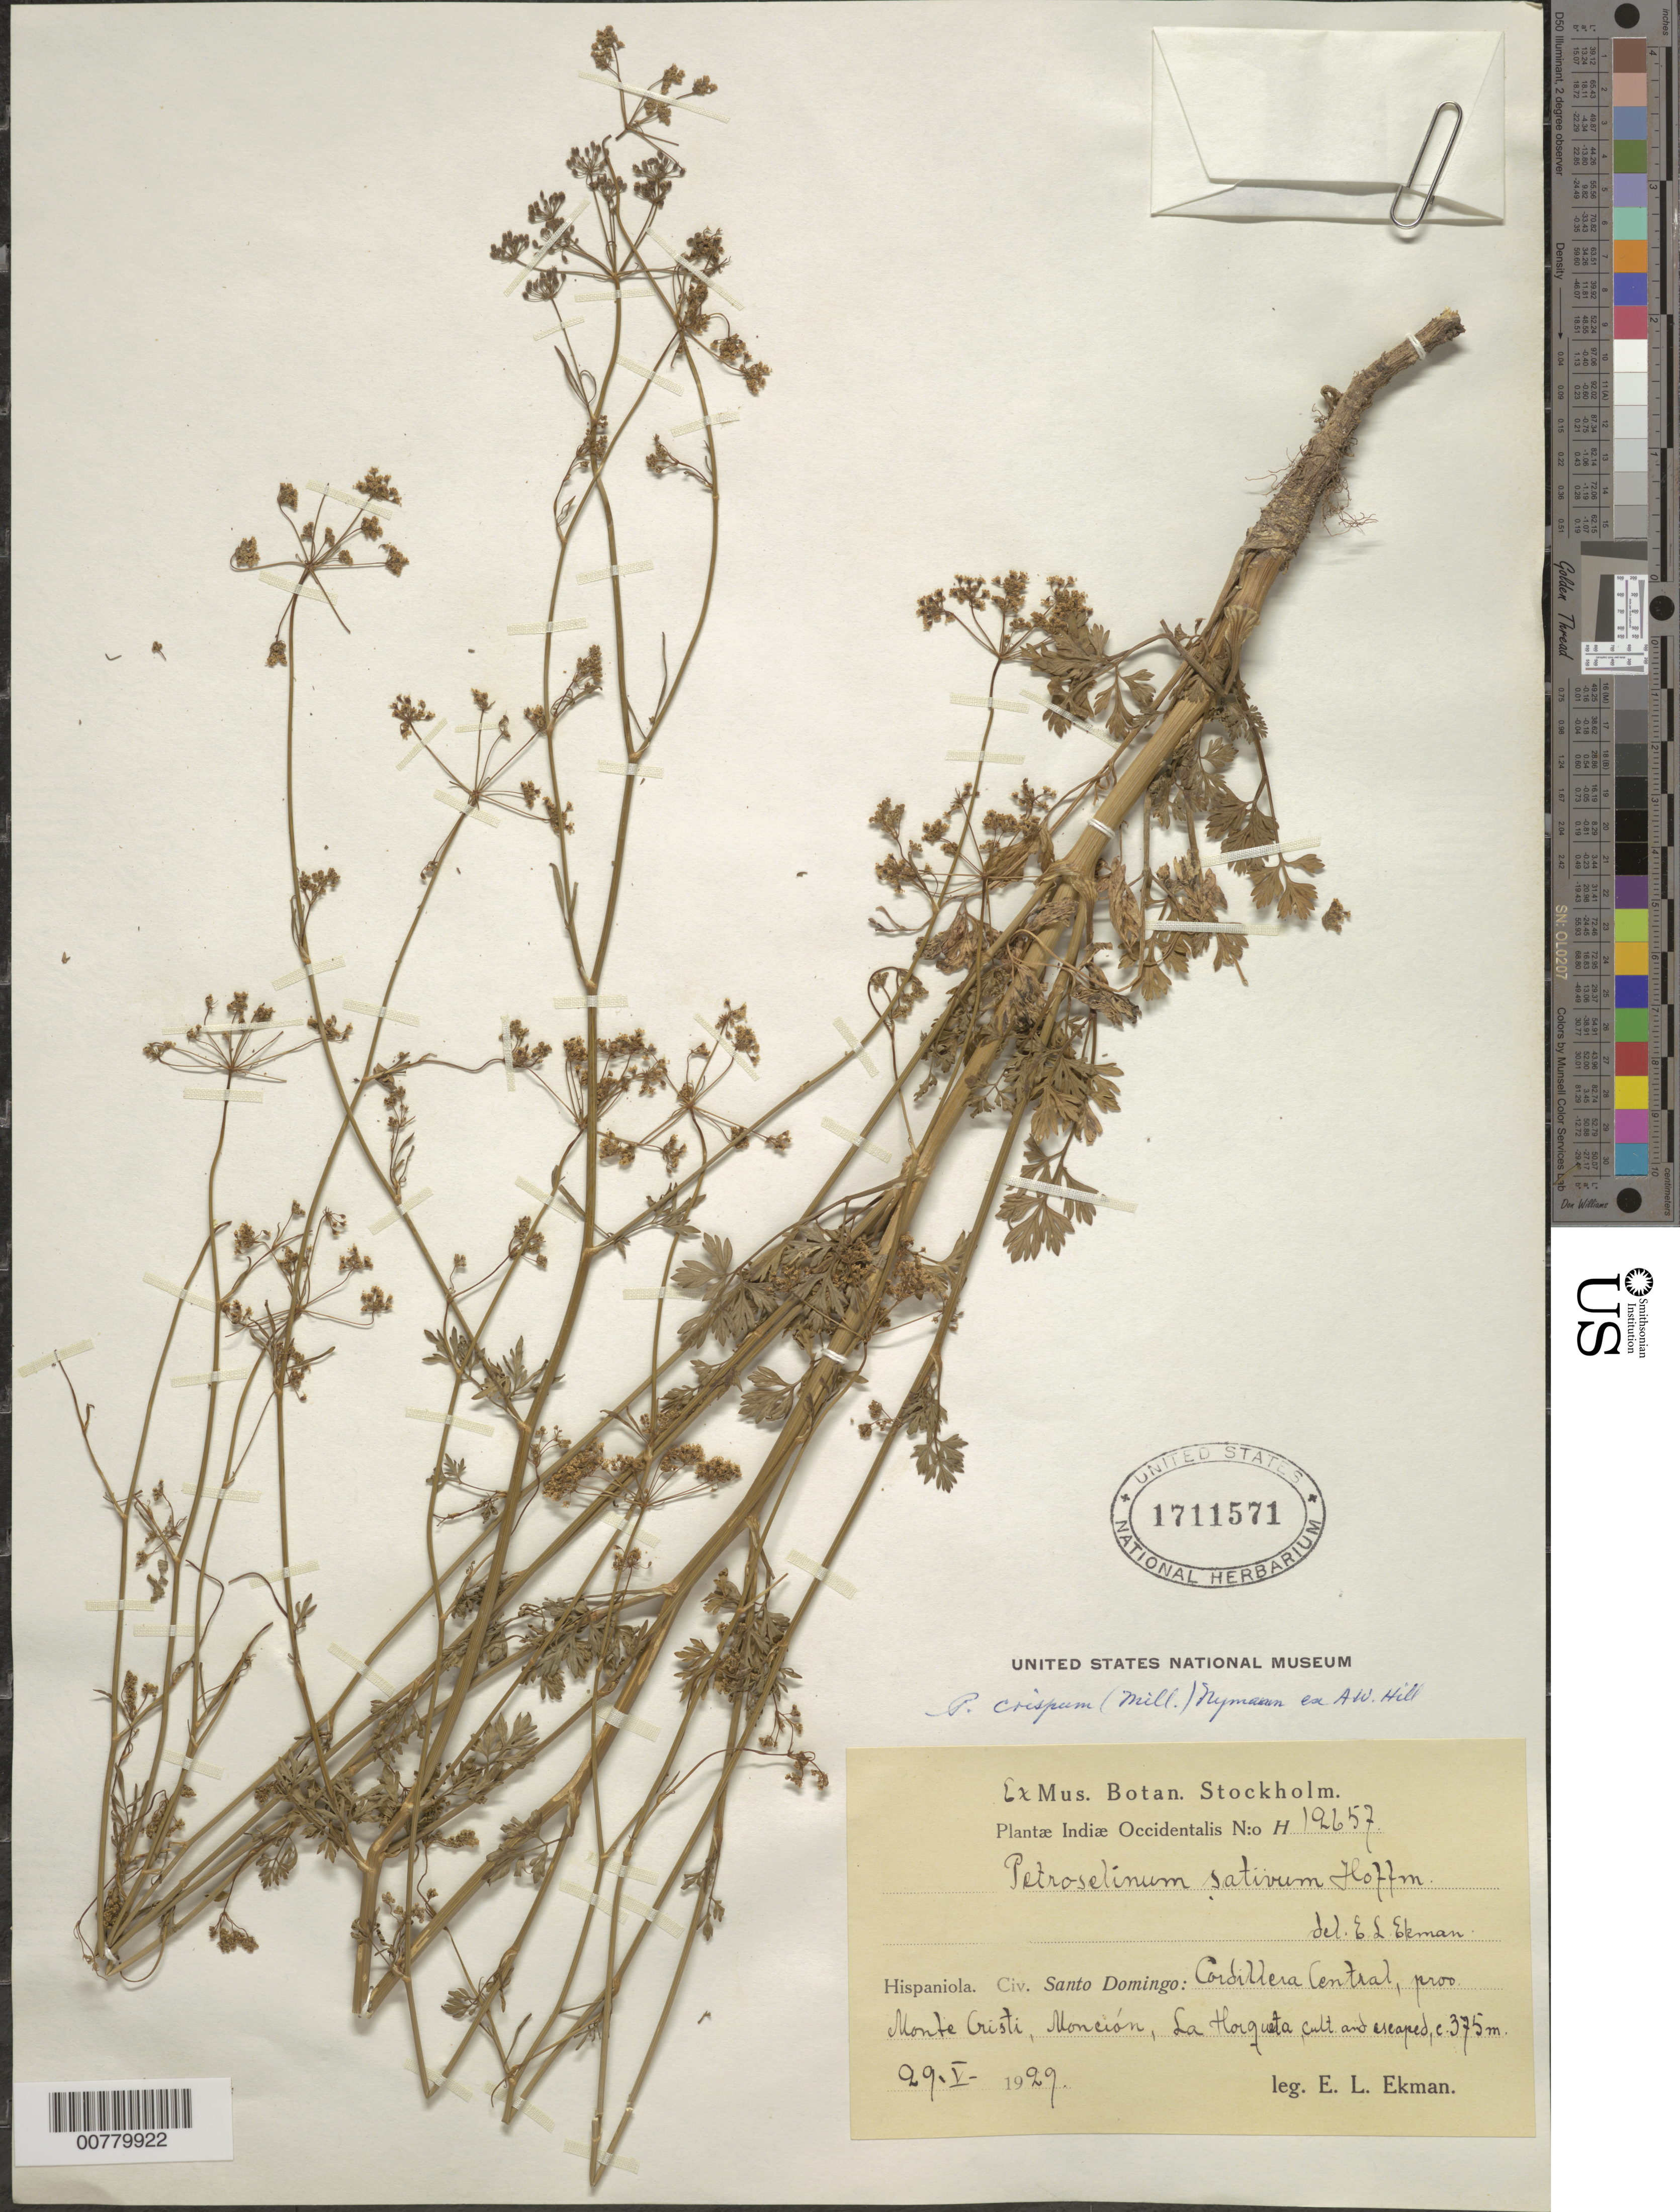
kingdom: Plantae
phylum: Tracheophyta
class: Magnoliopsida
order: Apiales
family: Apiaceae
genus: Petroselinum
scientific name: Petroselinum crispum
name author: (Mill.) Fuss.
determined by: Hill, A. W.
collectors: E. L. Ekman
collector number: H 12657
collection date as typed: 29 May 1929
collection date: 1929-05-29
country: Dominican Republic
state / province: Monte Cristi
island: Hispaniola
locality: Cordillera Central, Monción, La Horqueta.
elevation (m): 375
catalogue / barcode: US 1711571